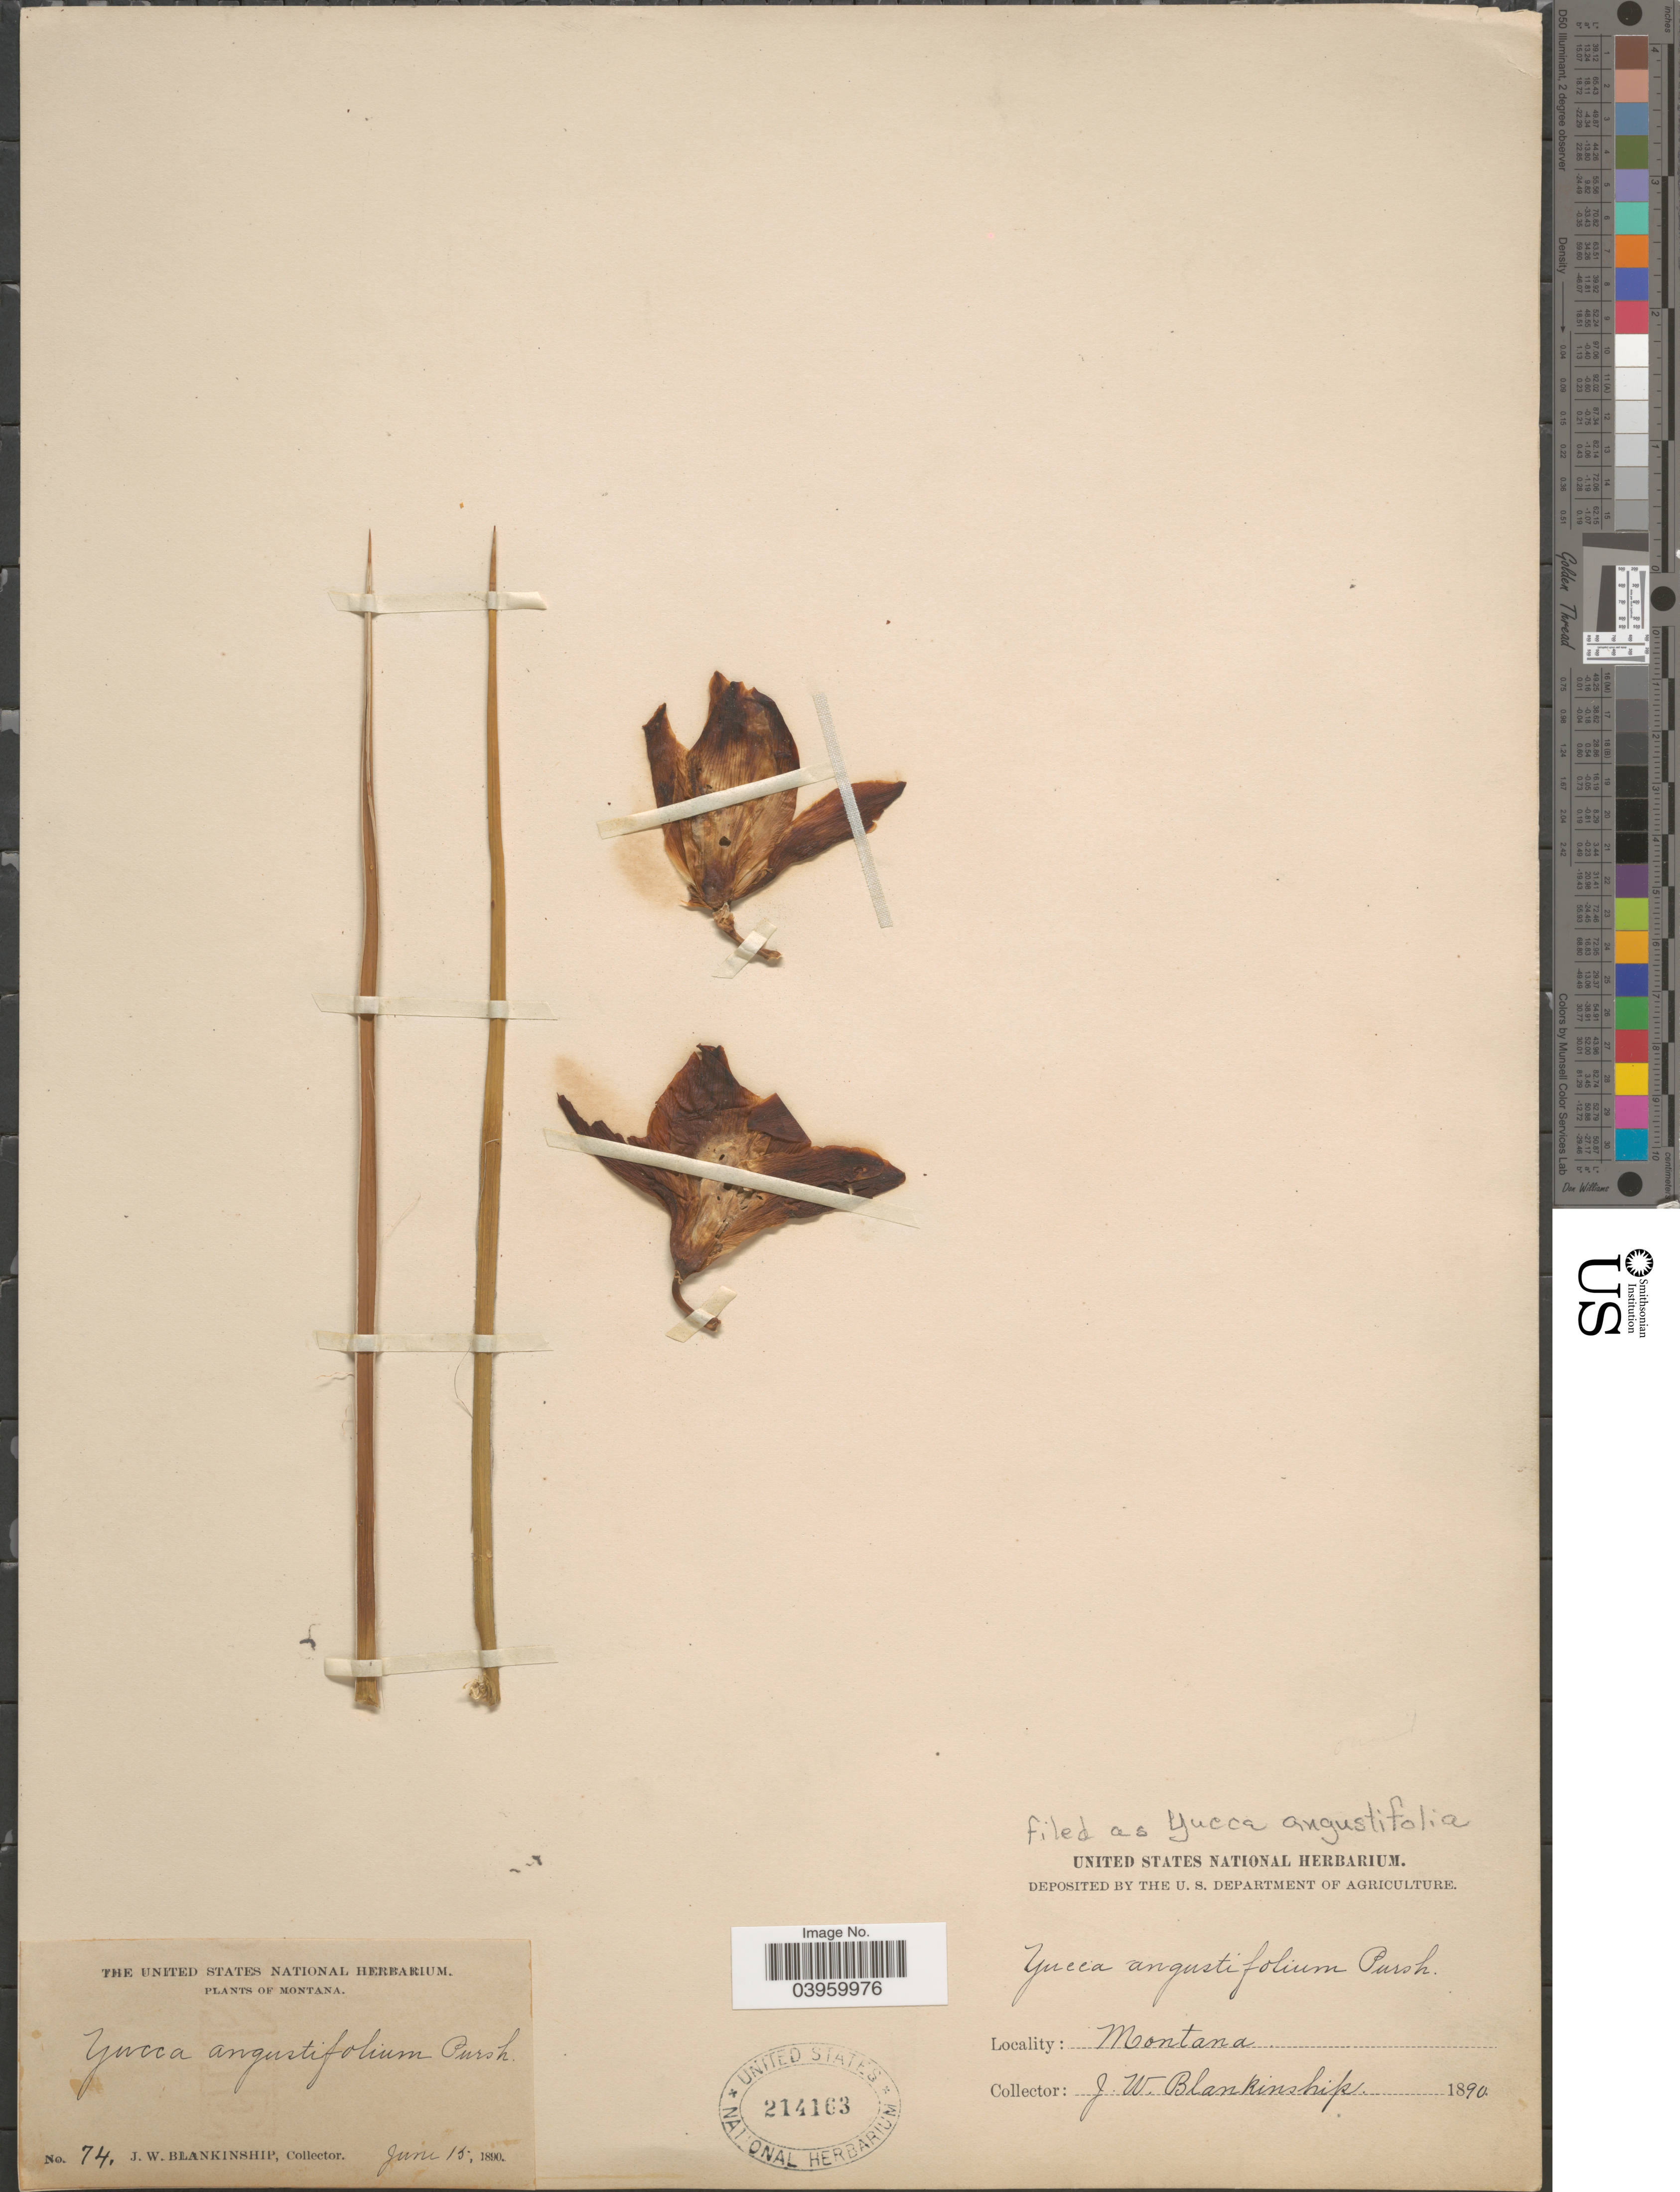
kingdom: Plantae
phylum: Tracheophyta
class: Liliopsida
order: Asparagales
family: Asparagaceae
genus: Yucca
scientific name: Yucca glauca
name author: Nutt.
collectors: J. W. Blankinship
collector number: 74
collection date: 1890-06-15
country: United States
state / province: Montana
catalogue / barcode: US 214163